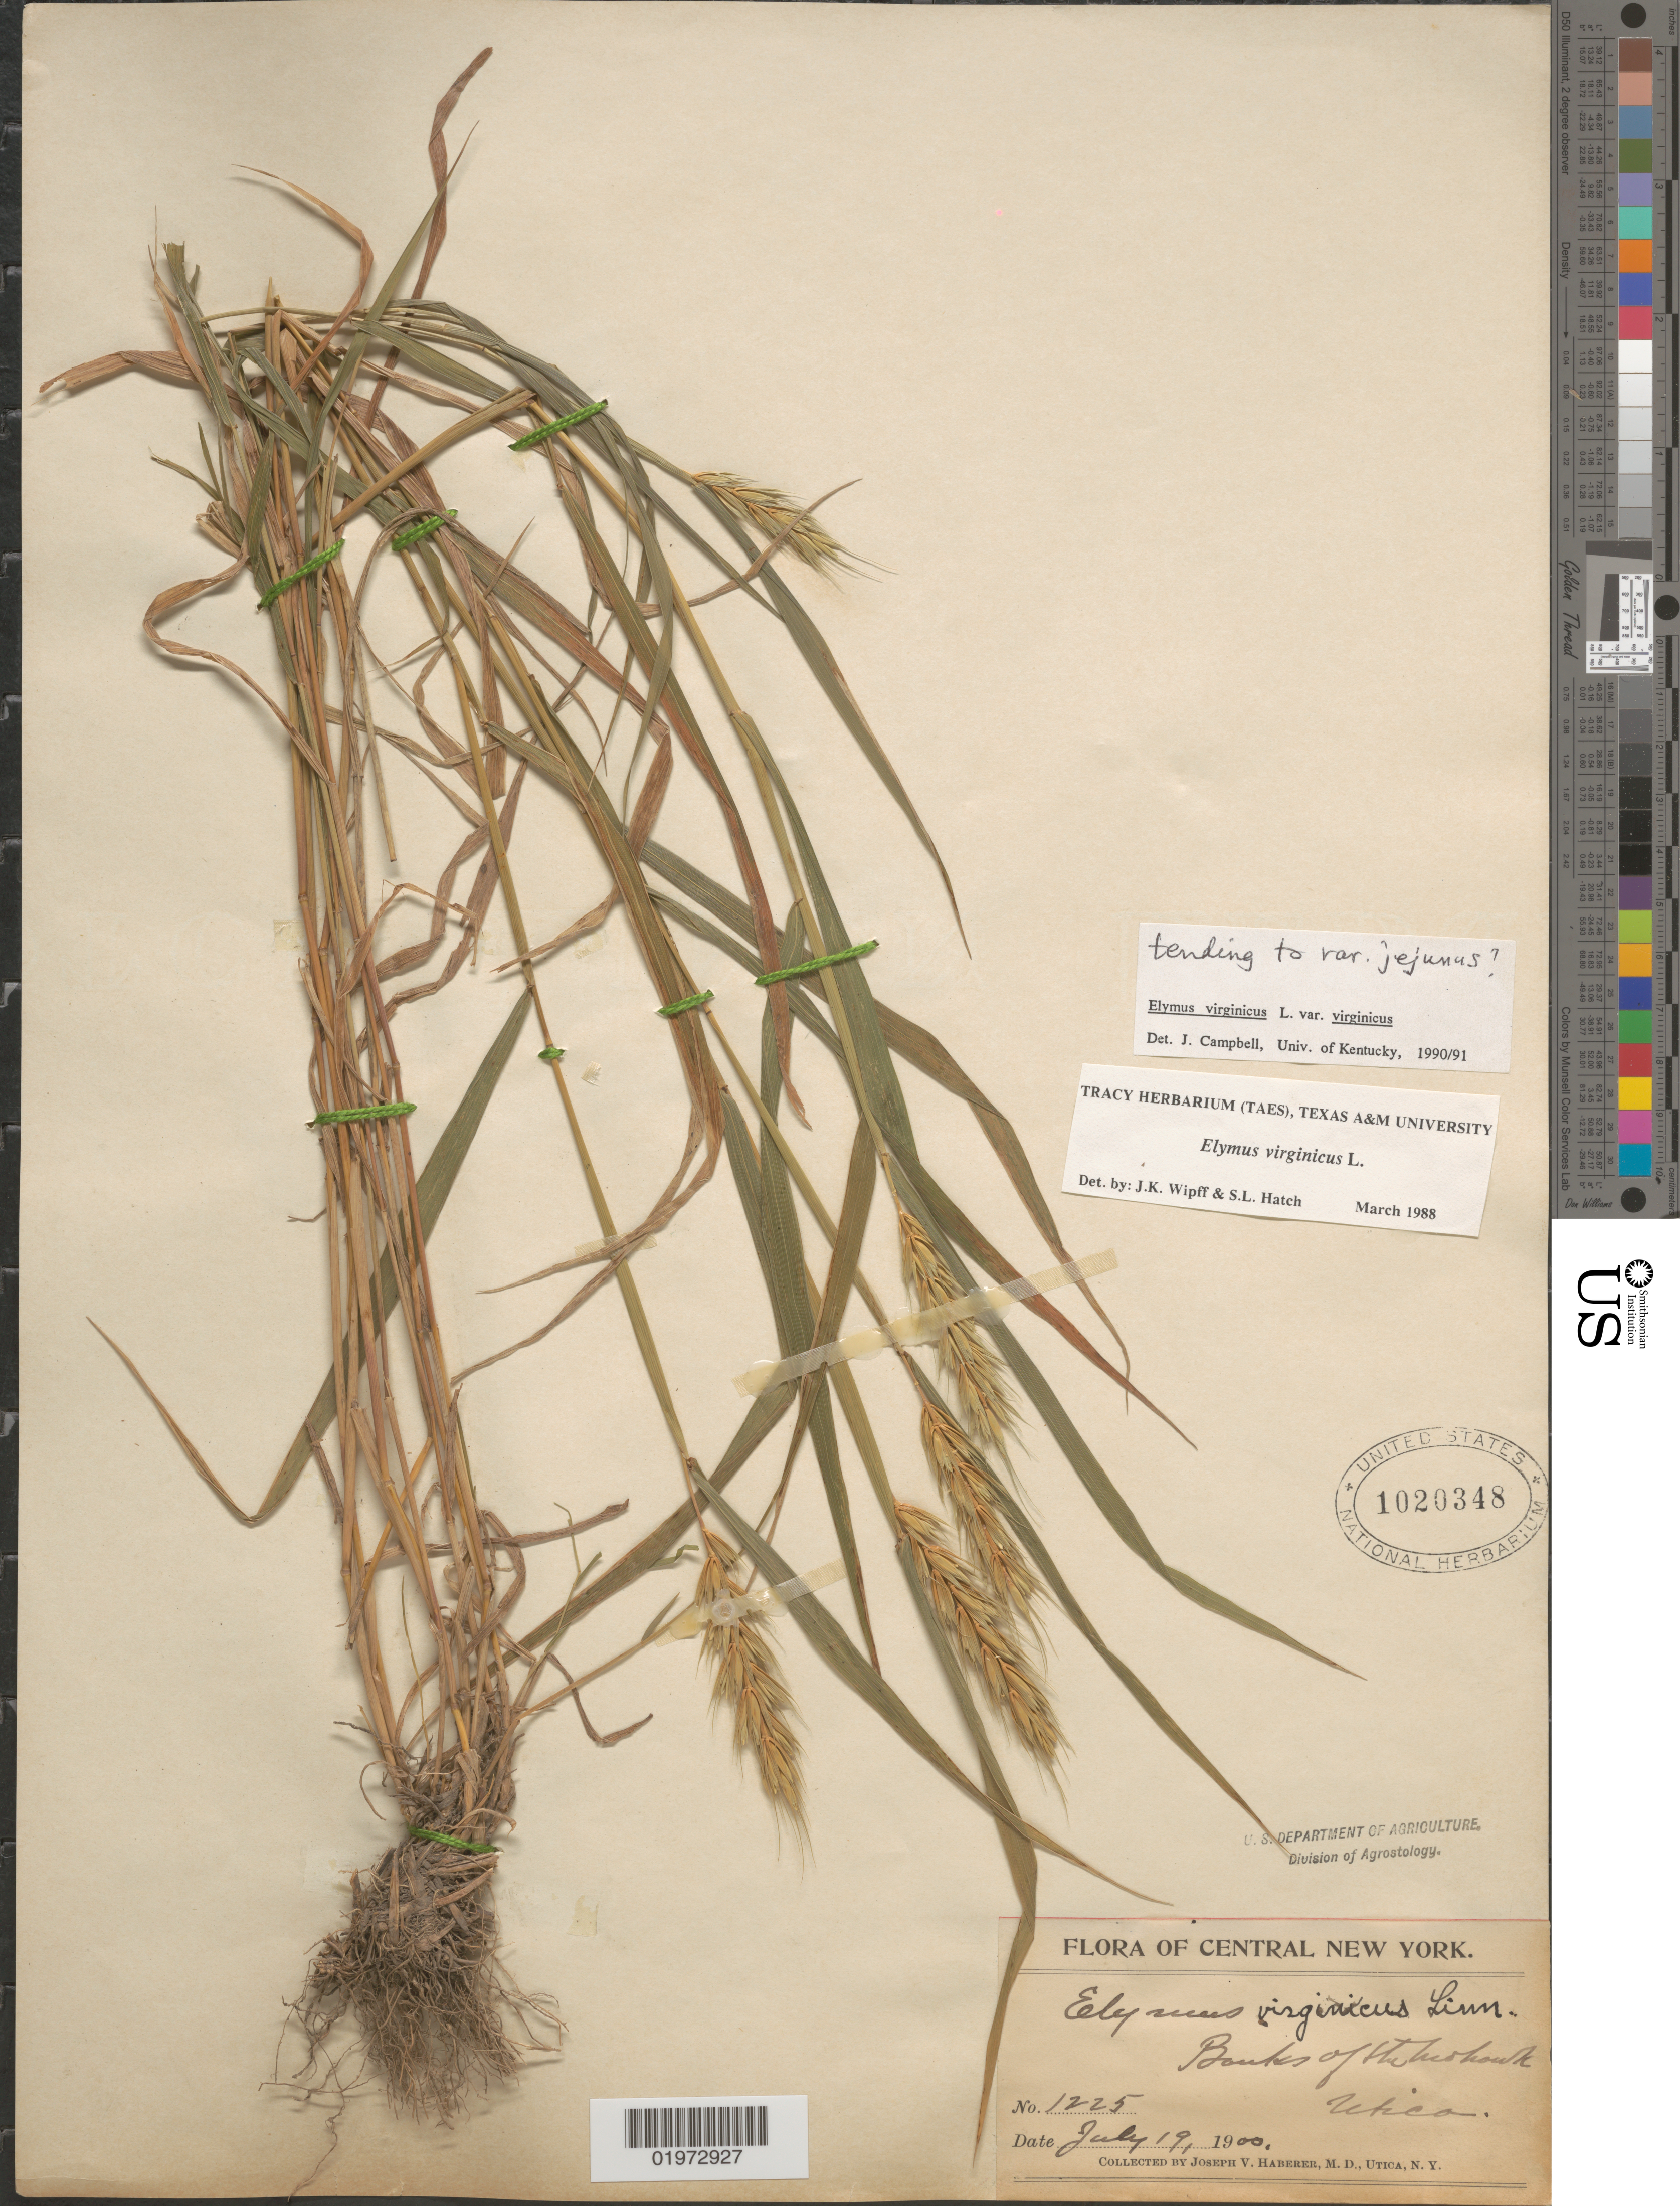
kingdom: Plantae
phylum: Tracheophyta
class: Liliopsida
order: Poales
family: Poaceae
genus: Elymus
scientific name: Elymus virginicus var. halophilus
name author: L.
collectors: J. V. Haberer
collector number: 1225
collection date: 1900-07-19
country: United States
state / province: New York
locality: Central New York. Banks of the Mohawk Utica.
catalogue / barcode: US 1020348